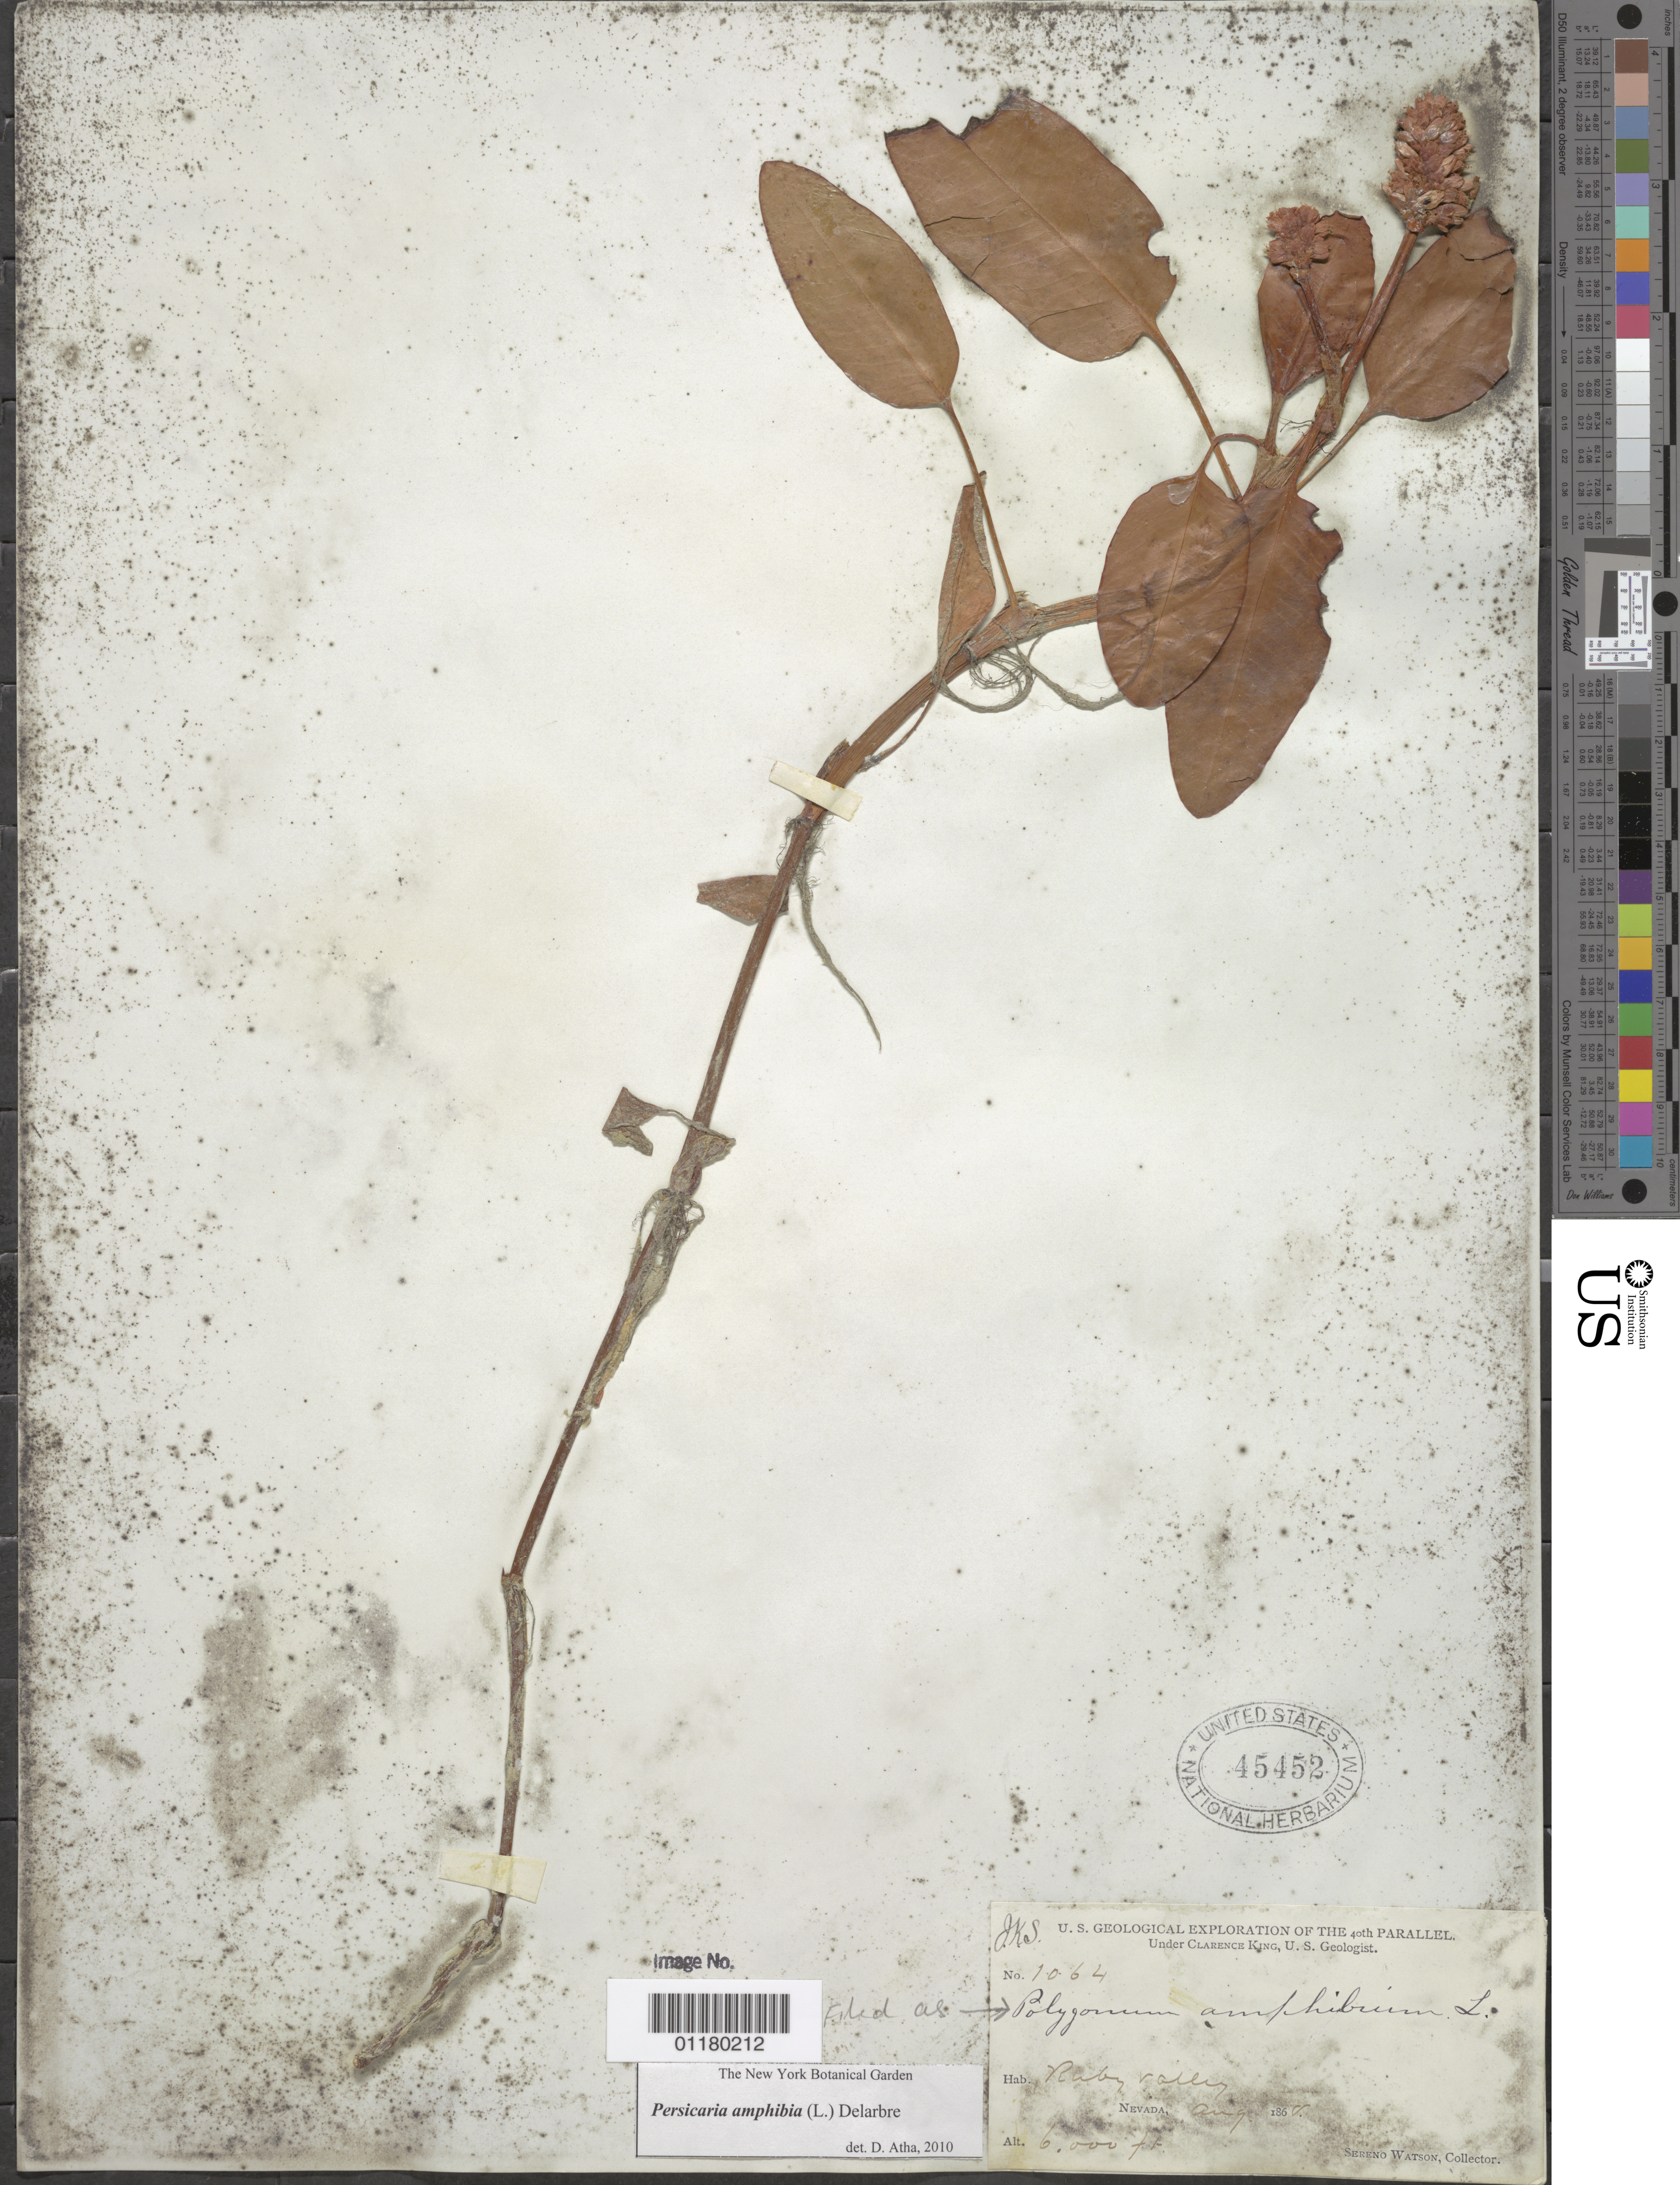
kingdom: Plantae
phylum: Tracheophyta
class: Magnoliopsida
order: Caryophyllales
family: Polygonaceae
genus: Persicaria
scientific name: Persicaria amphibia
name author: (L.) Delarbre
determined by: Atha, D. E.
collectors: S. Watson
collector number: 1064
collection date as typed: Aug 1868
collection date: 1868-08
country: United States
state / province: Nevada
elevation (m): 1829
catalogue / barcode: US 45452